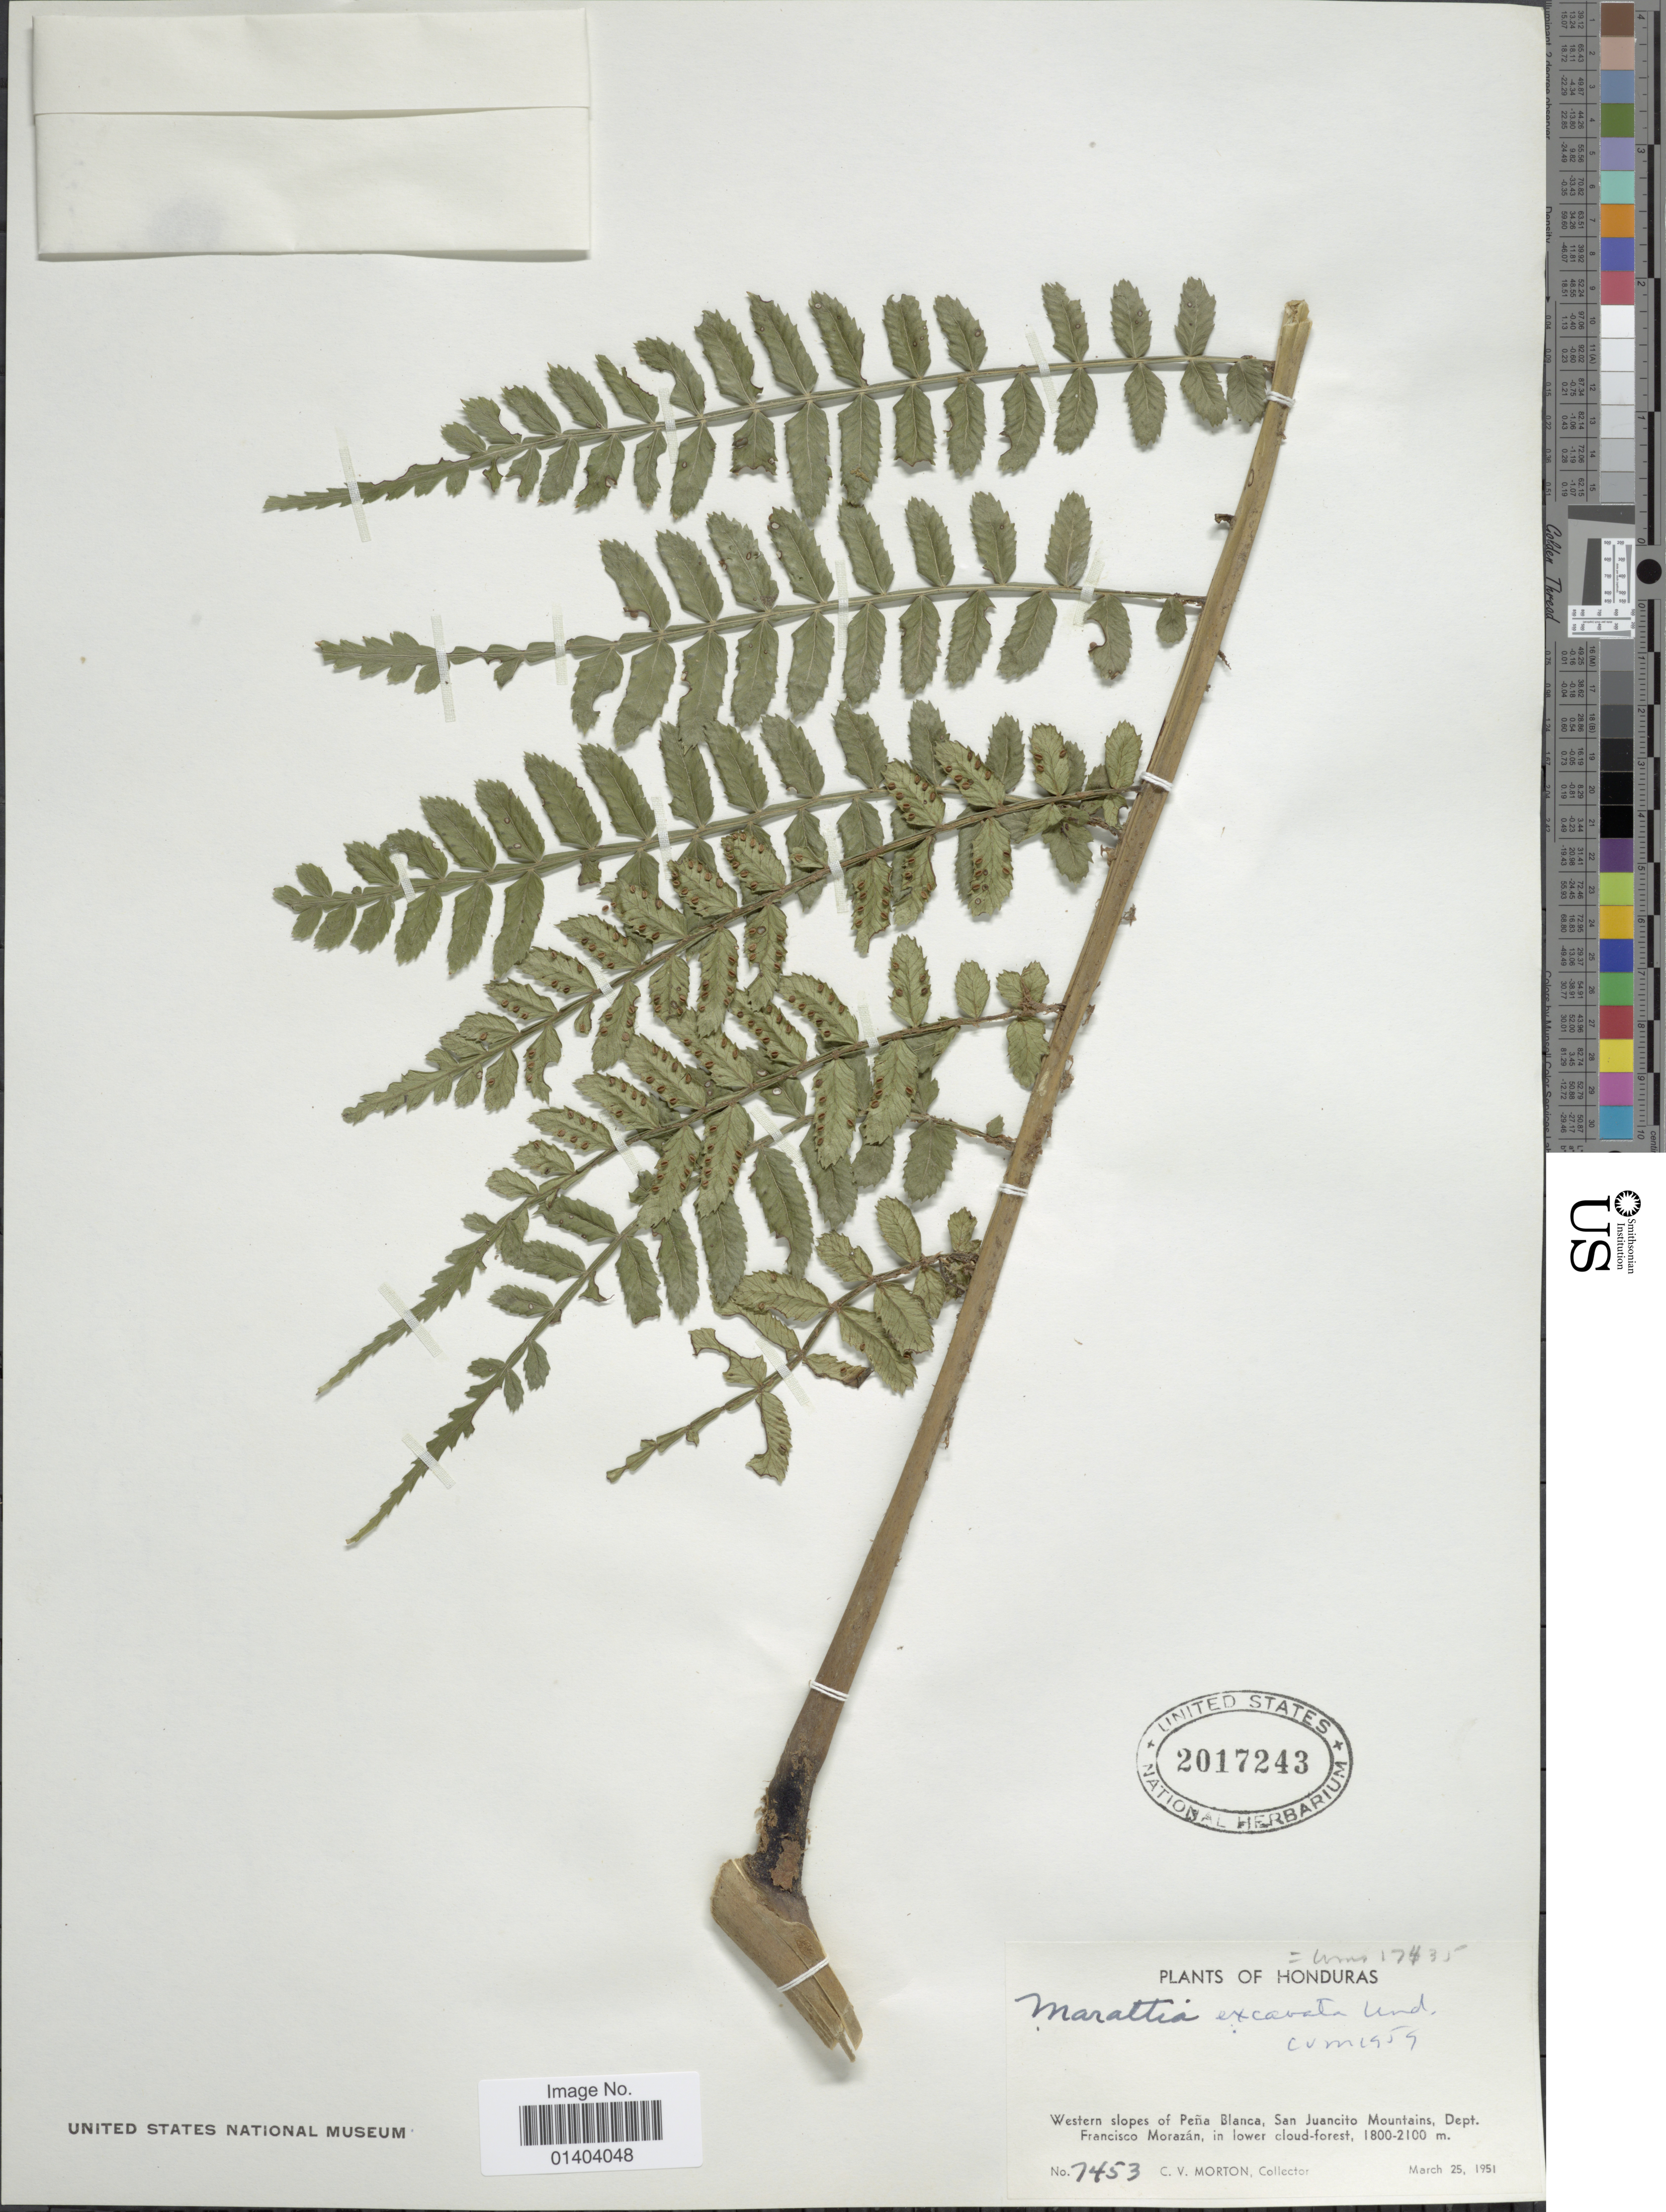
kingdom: Plantae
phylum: Tracheophyta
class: Polypodiopsida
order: Marattiales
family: Marattiaceae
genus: Marattia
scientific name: Marattia excavata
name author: Underw.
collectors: C. V. Morton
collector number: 7453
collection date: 1951-03-25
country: Honduras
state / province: Fco. Morazán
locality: Western slopes of Peña Blanca, San Juancito Mountains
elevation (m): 1800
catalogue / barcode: US 2017243